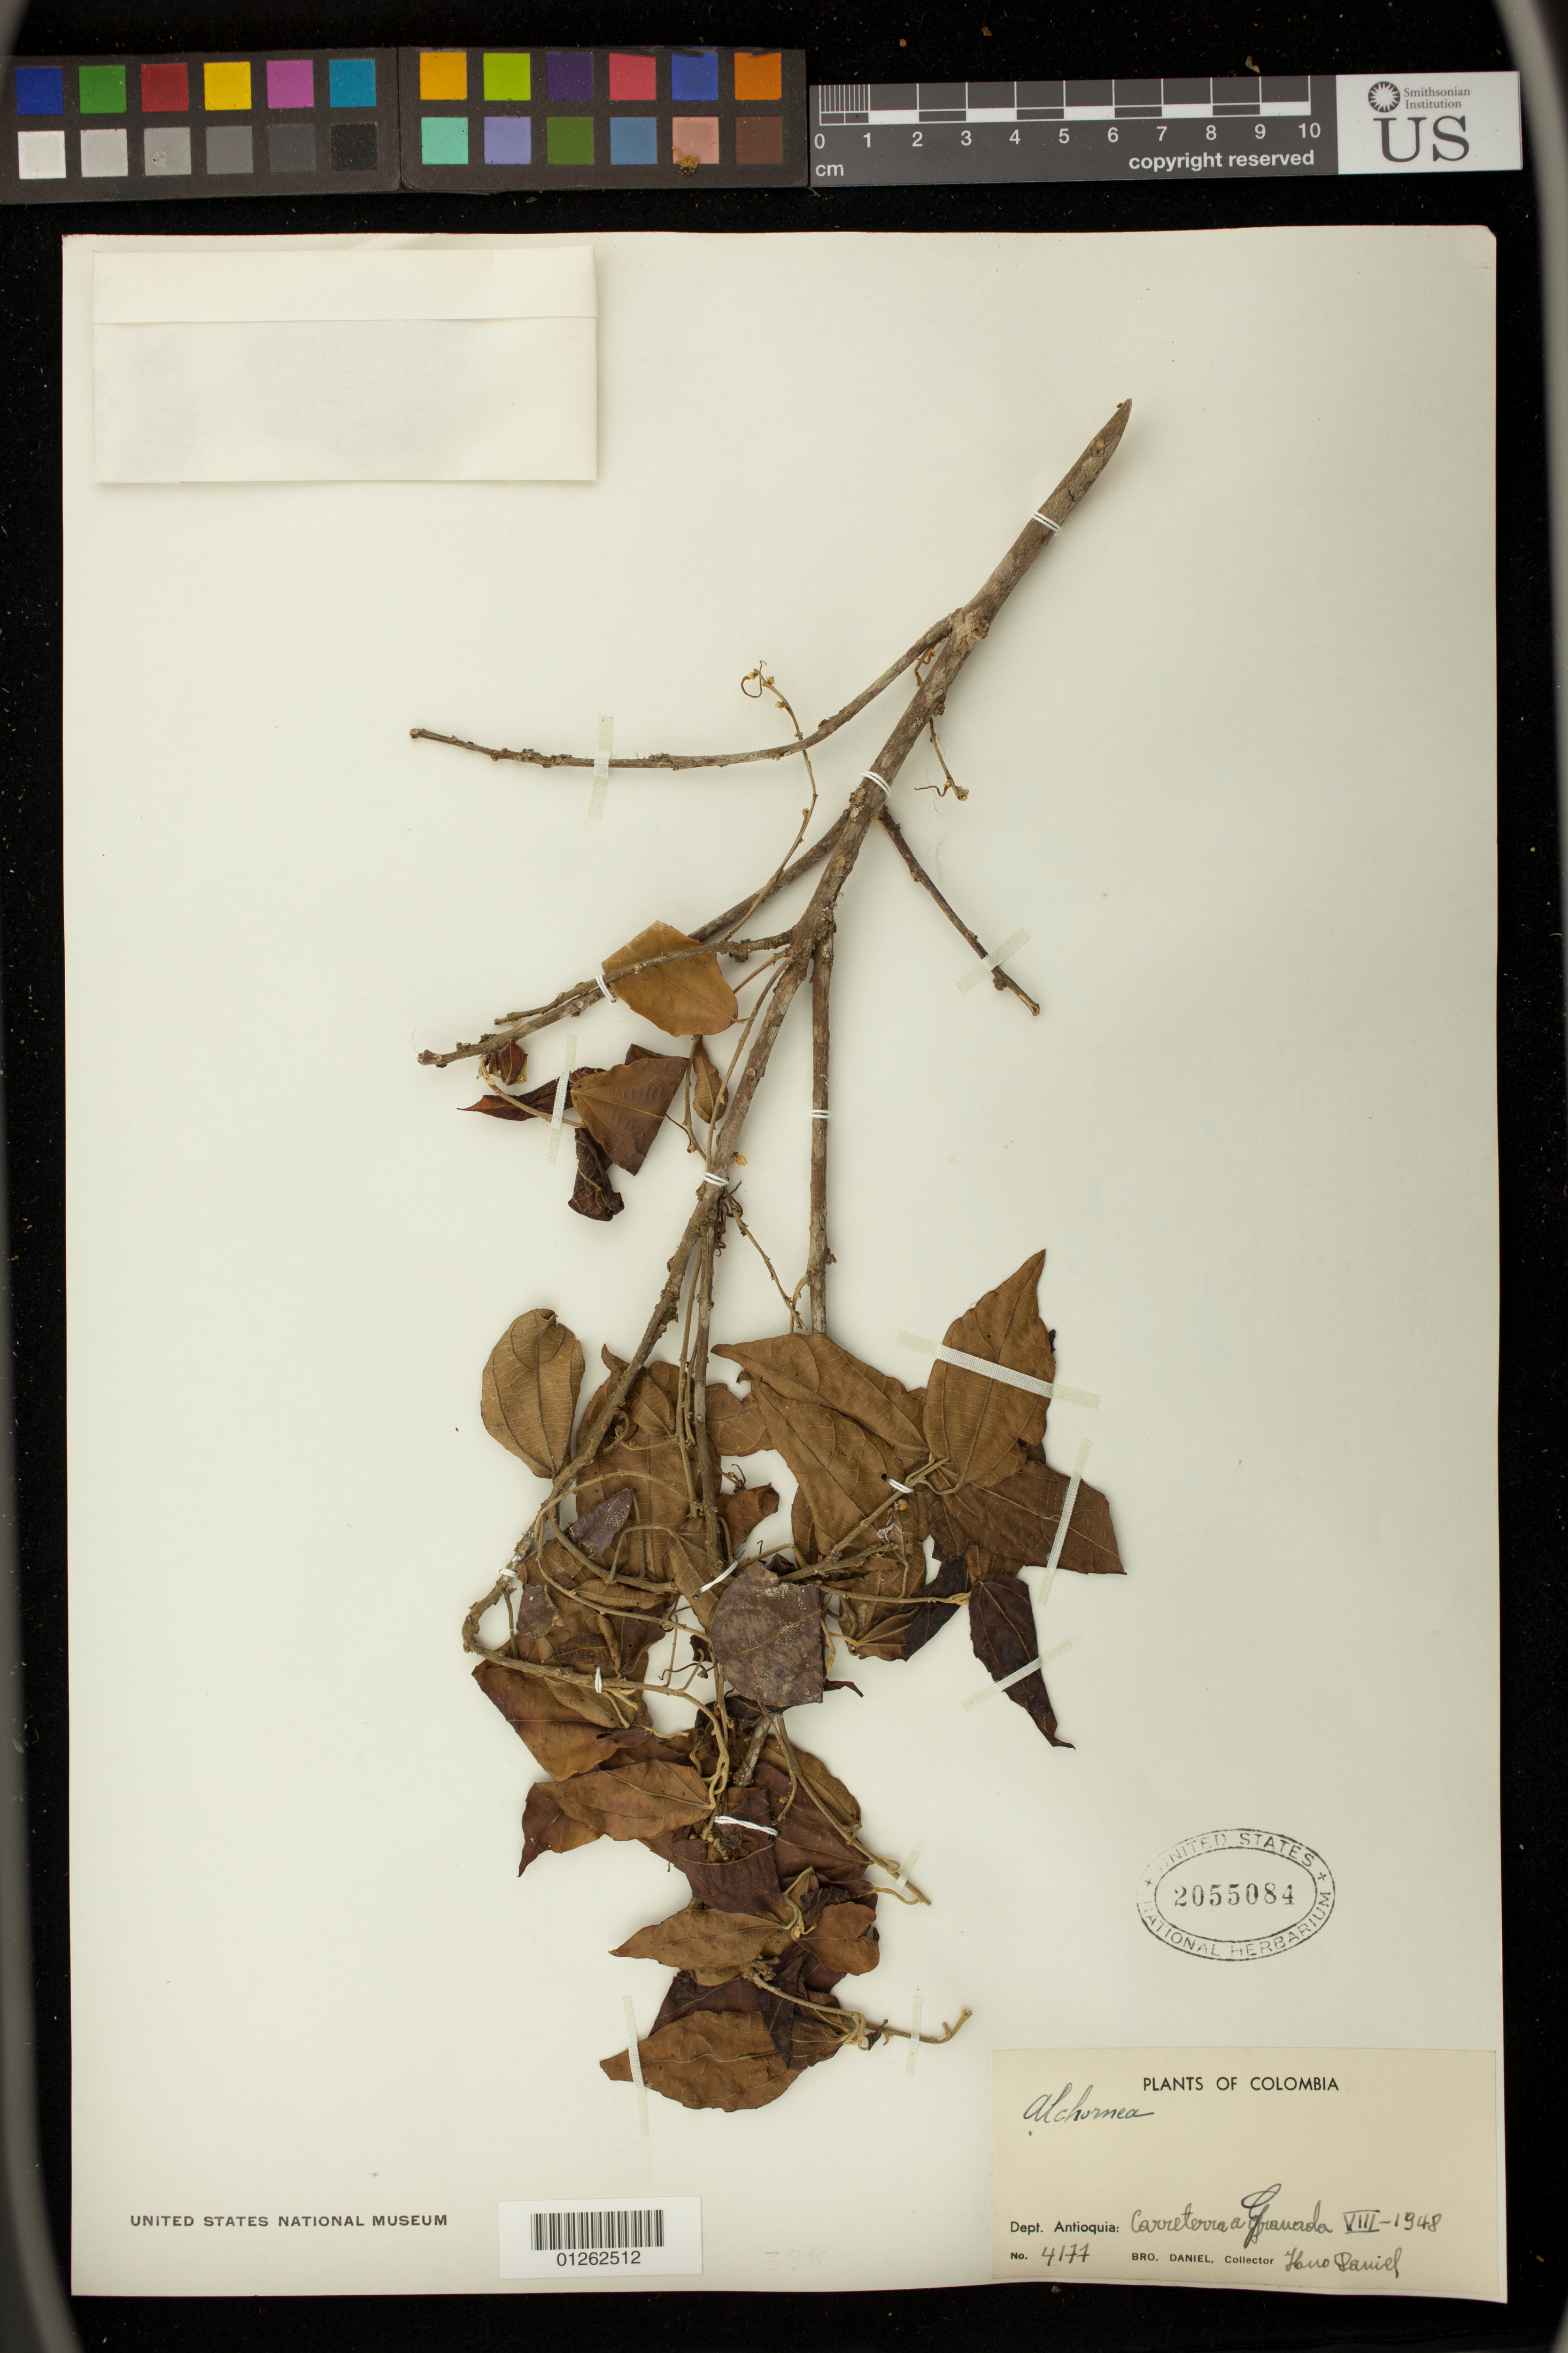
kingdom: Plantae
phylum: Tracheophyta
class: Magnoliopsida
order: Malpighiales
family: Euphorbiaceae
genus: Alchornea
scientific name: Alchornea bogotensis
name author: Pax & K. Hoffm.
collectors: Bro. Daniel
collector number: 4177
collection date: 1948-08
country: Colombia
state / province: Antioquia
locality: Carretera a Granada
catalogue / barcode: US 2055084